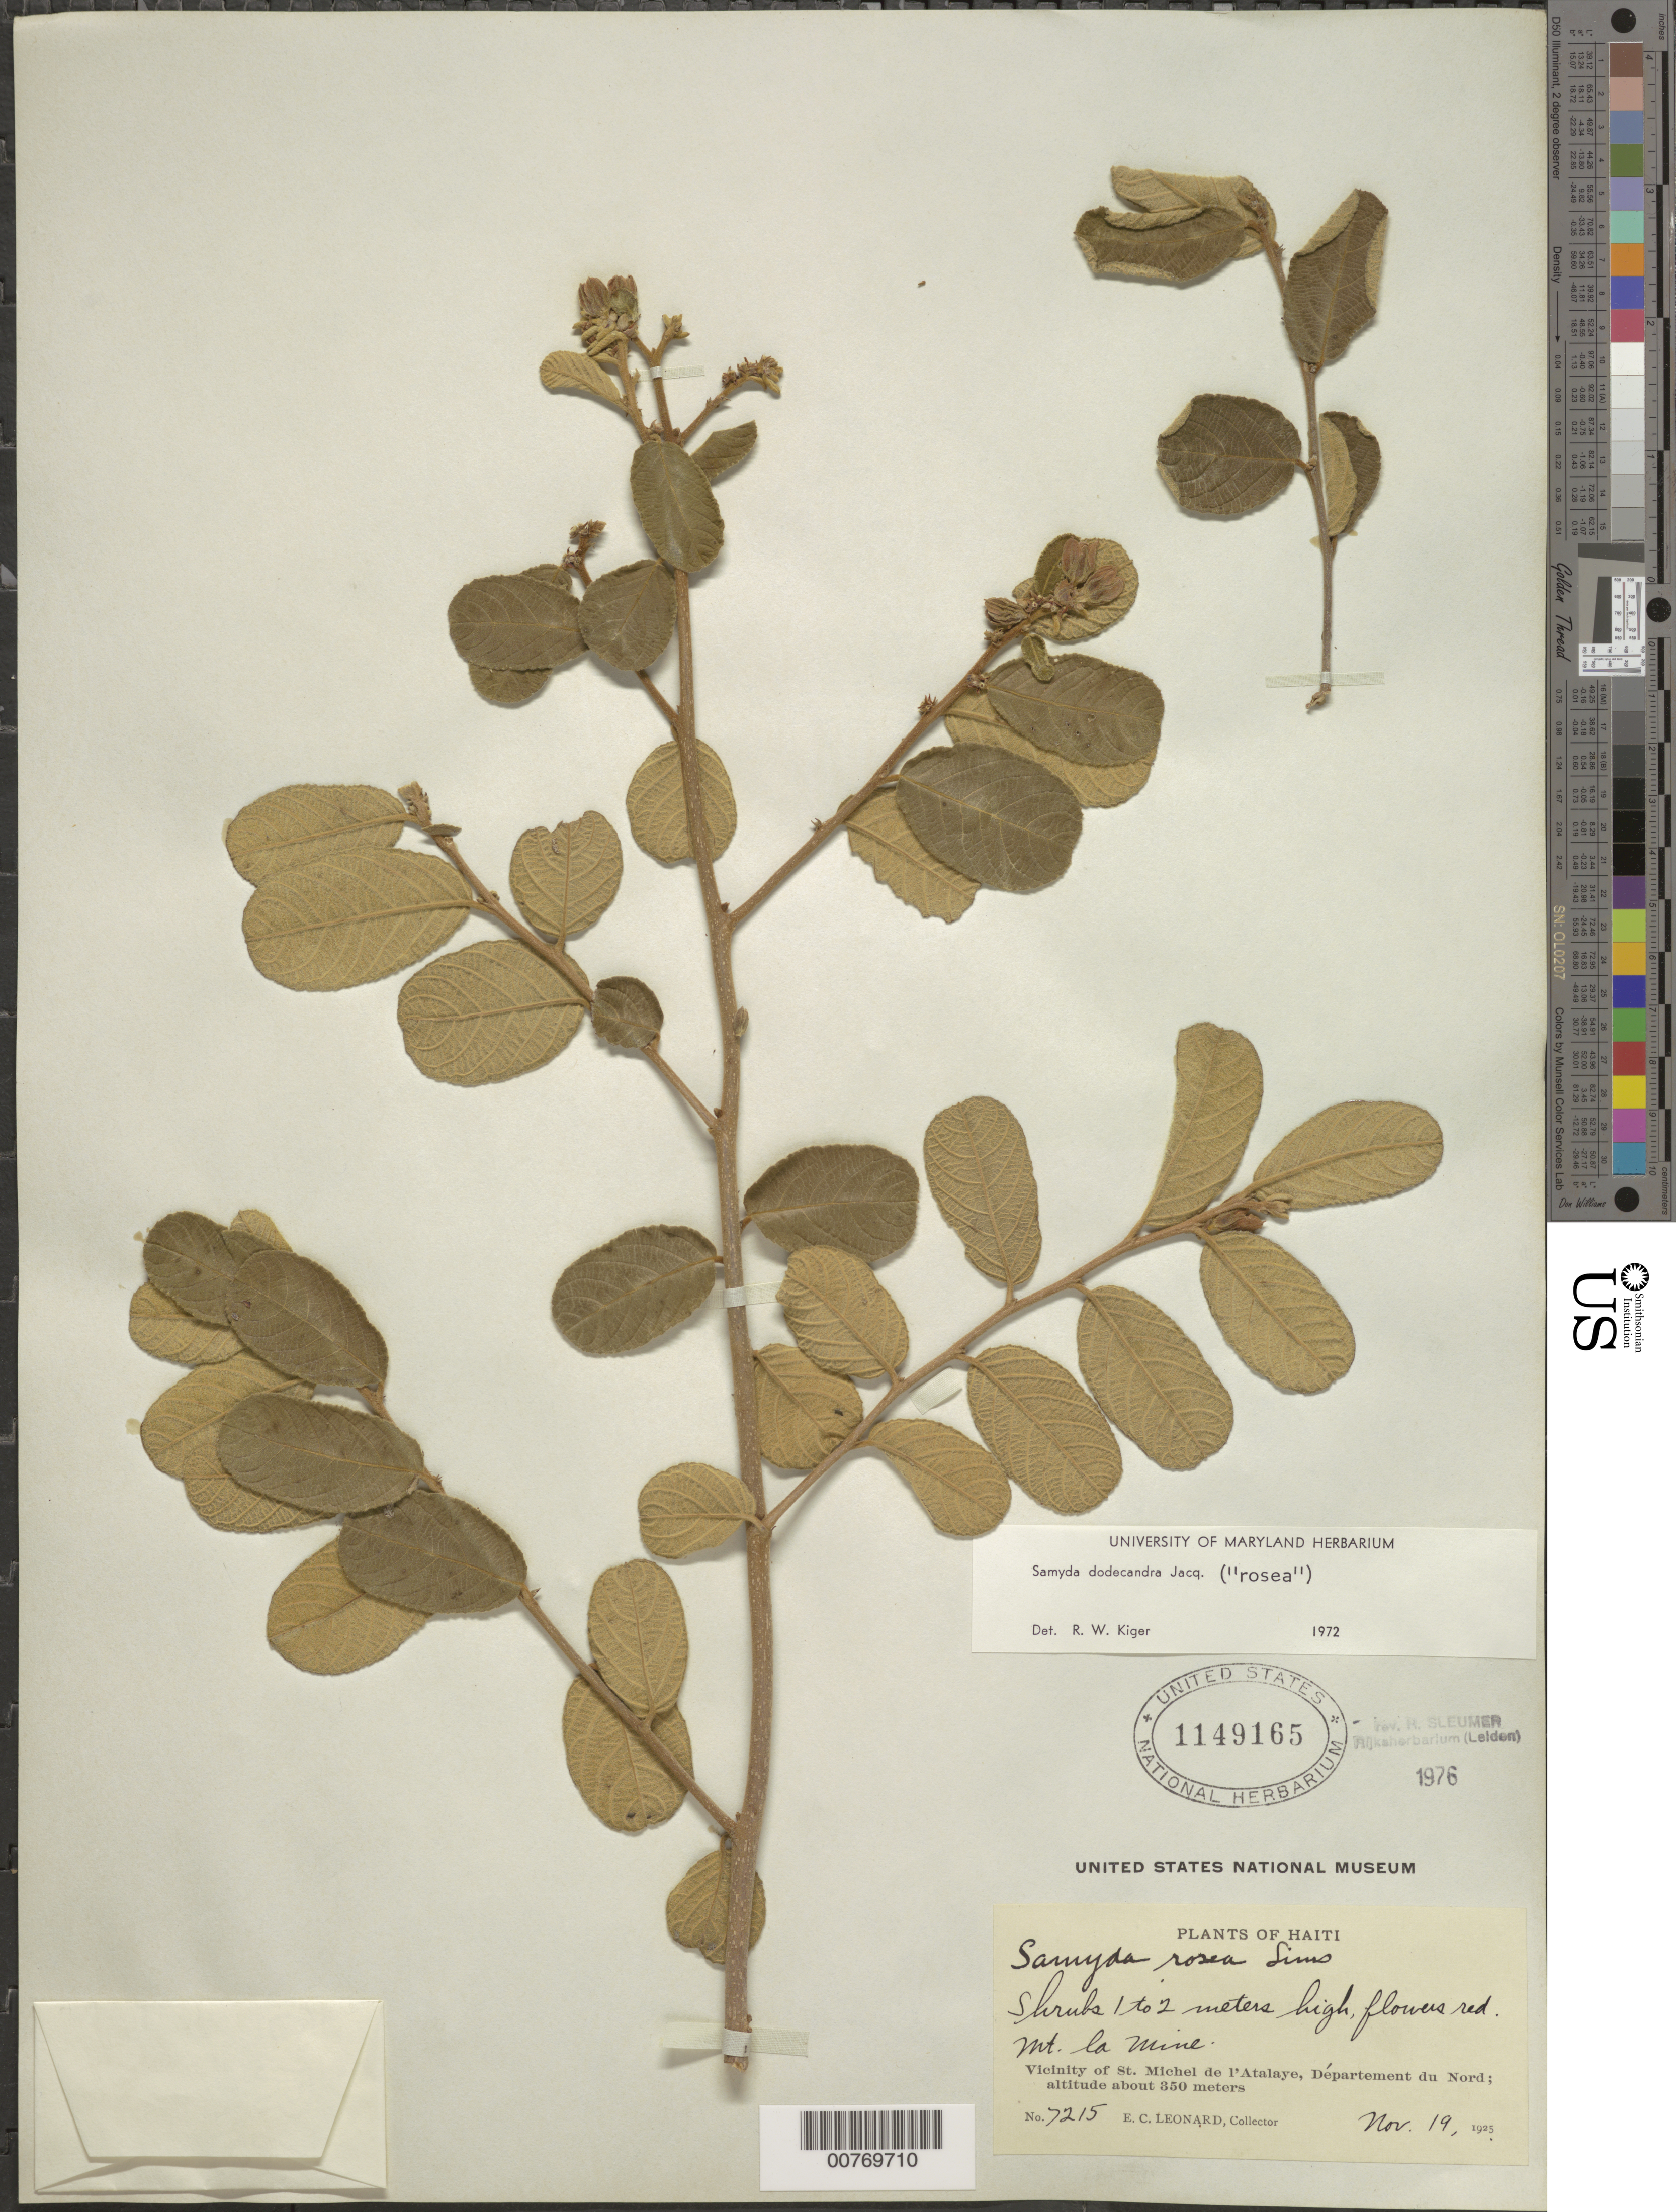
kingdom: Plantae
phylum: Tracheophyta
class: Magnoliopsida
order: Malpighiales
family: Salicaceae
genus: Casearia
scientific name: Casearia dodecandra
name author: (Jacq.) T. Samar. & M.H. Alford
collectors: E. C. Leonard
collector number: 7215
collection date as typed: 19 Nov 1925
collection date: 1925-11-19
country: Haiti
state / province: Nord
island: Hispaniola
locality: Vicinity of St. Michel de l'Atalaye, Department of Nord.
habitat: Mt. La Mine.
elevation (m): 350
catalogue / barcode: US 1149165